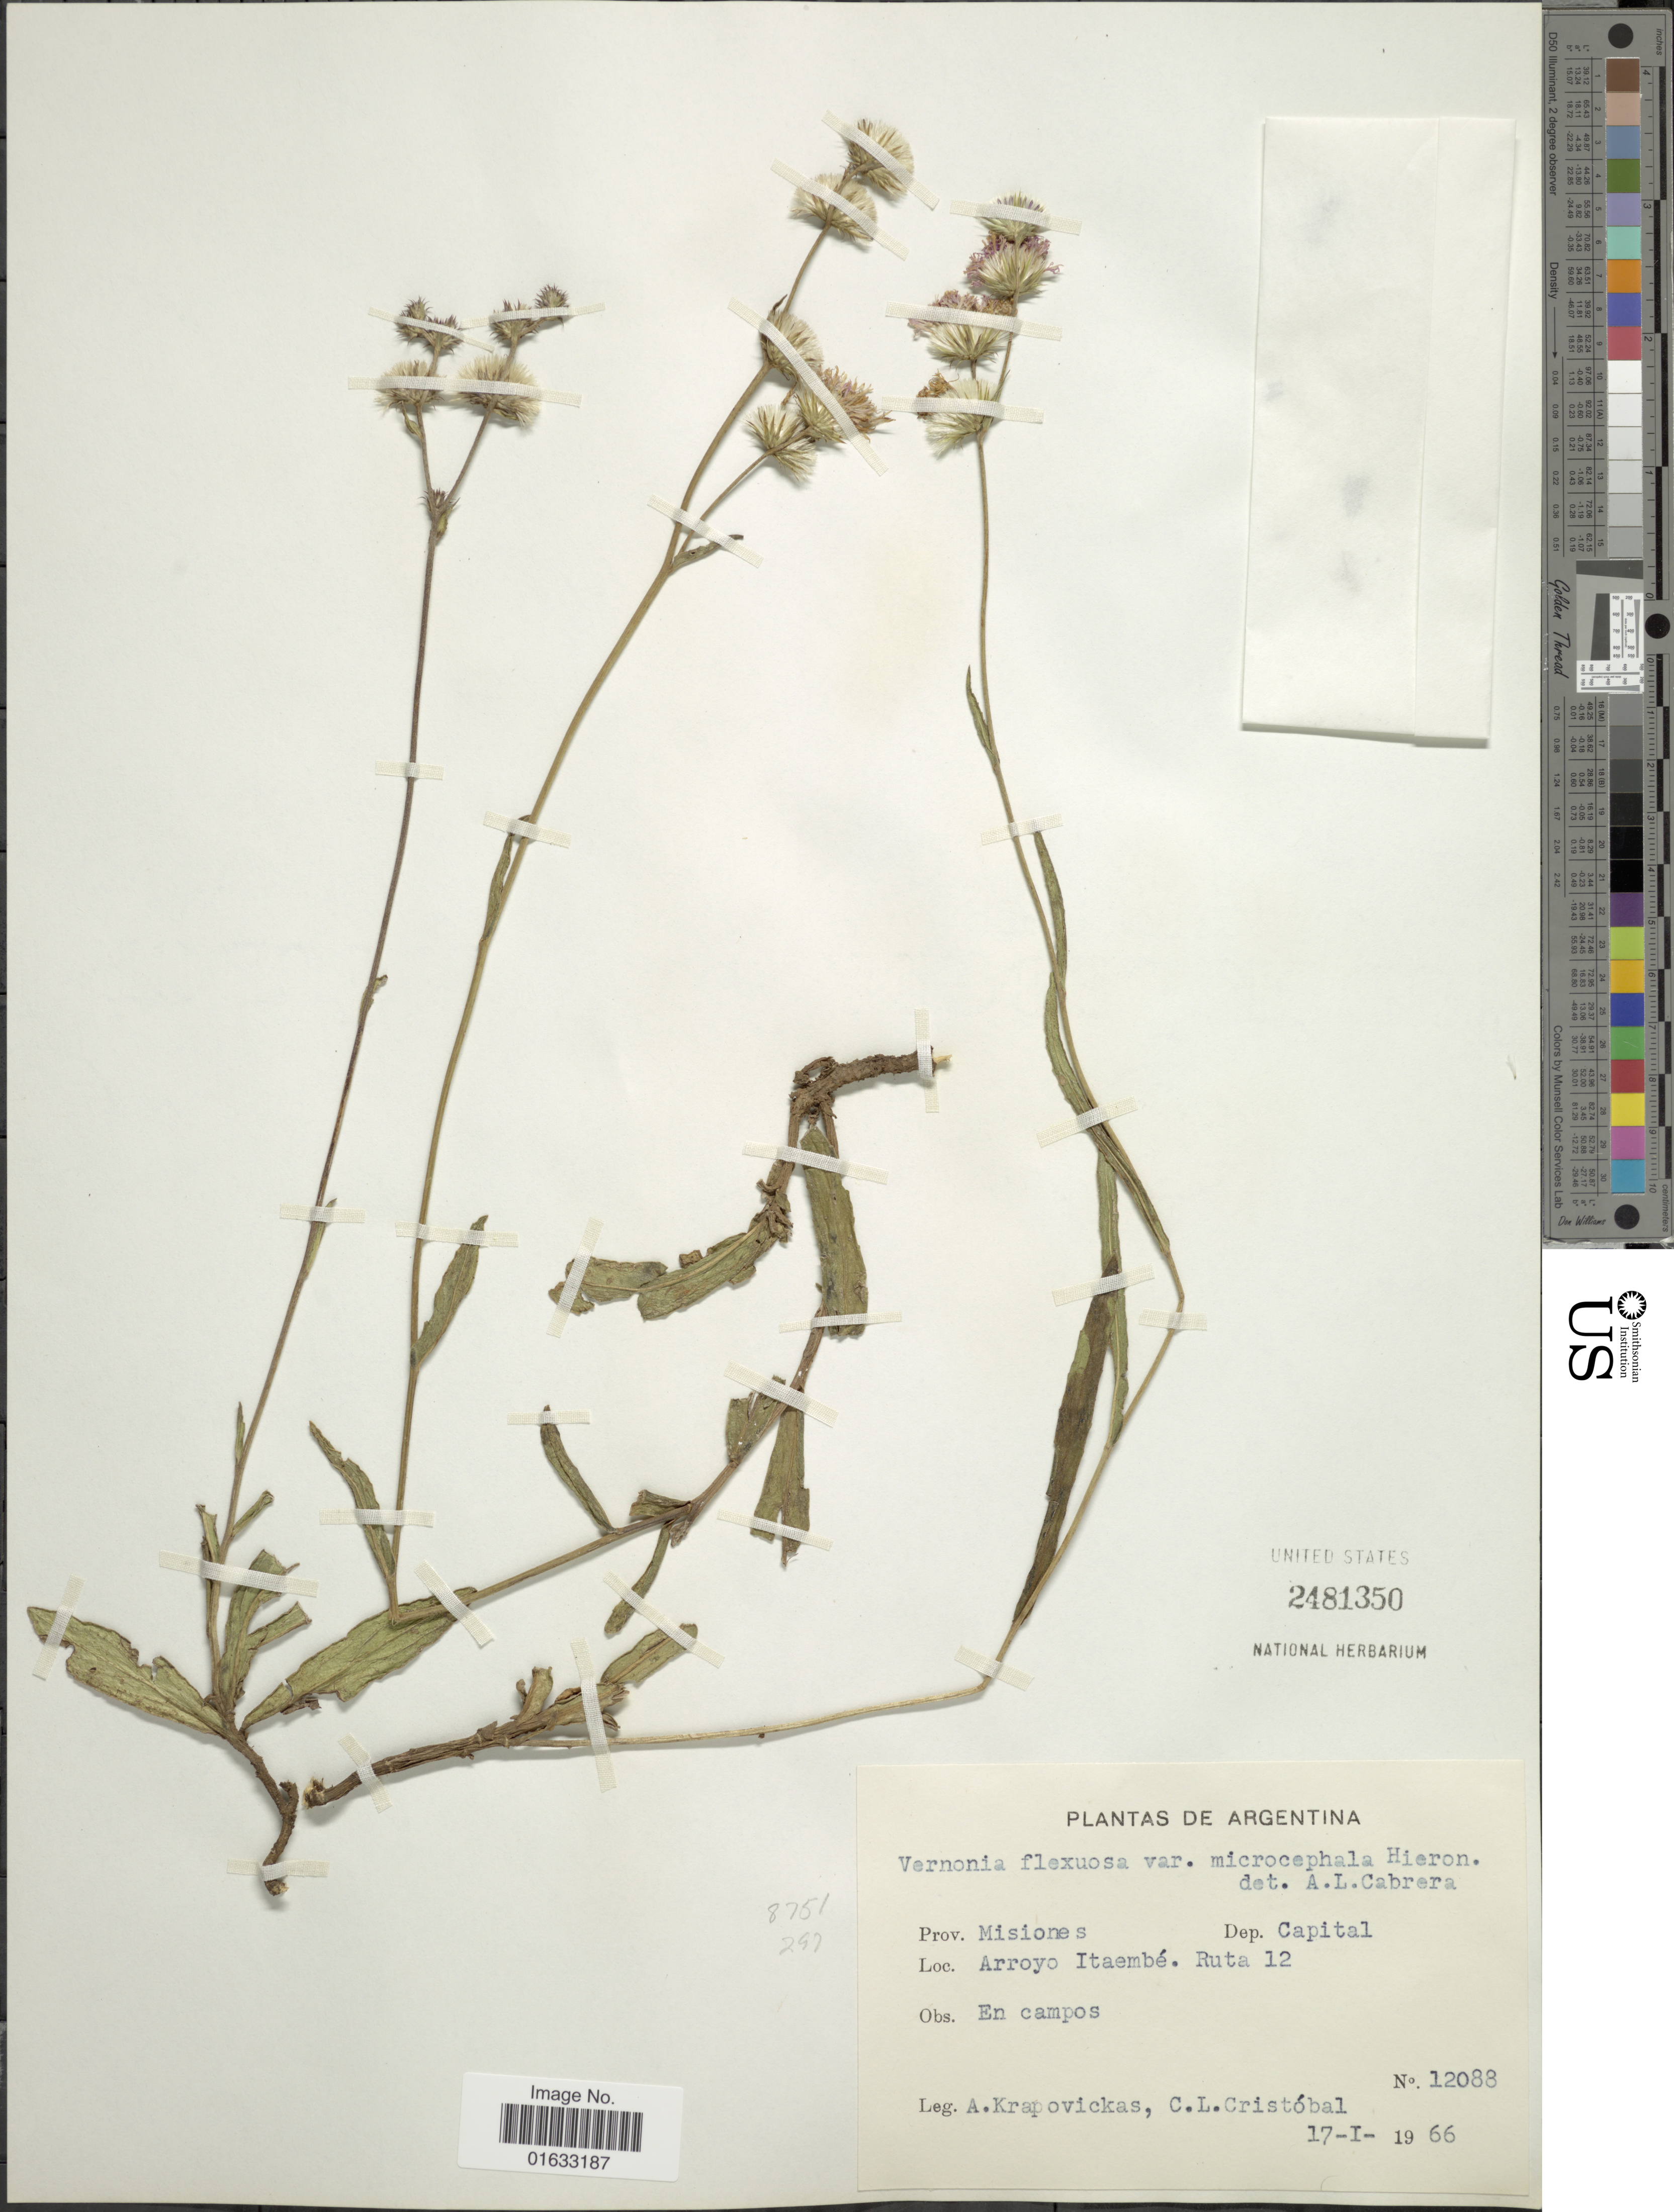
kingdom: Plantae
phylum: Tracheophyta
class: Magnoliopsida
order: Asterales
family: Asteraceae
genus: Chrysolaena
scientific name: Chrysolaena flexuosa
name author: (Sims) H. Rob.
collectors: A. Krapovickas & C. L. Cristóbal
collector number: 12088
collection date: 1966-01-17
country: Argentina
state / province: Misiones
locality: Prov. Misiones, Dep. Capital, Arroyo Itaembe, Ruta 12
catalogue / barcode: US 2481350